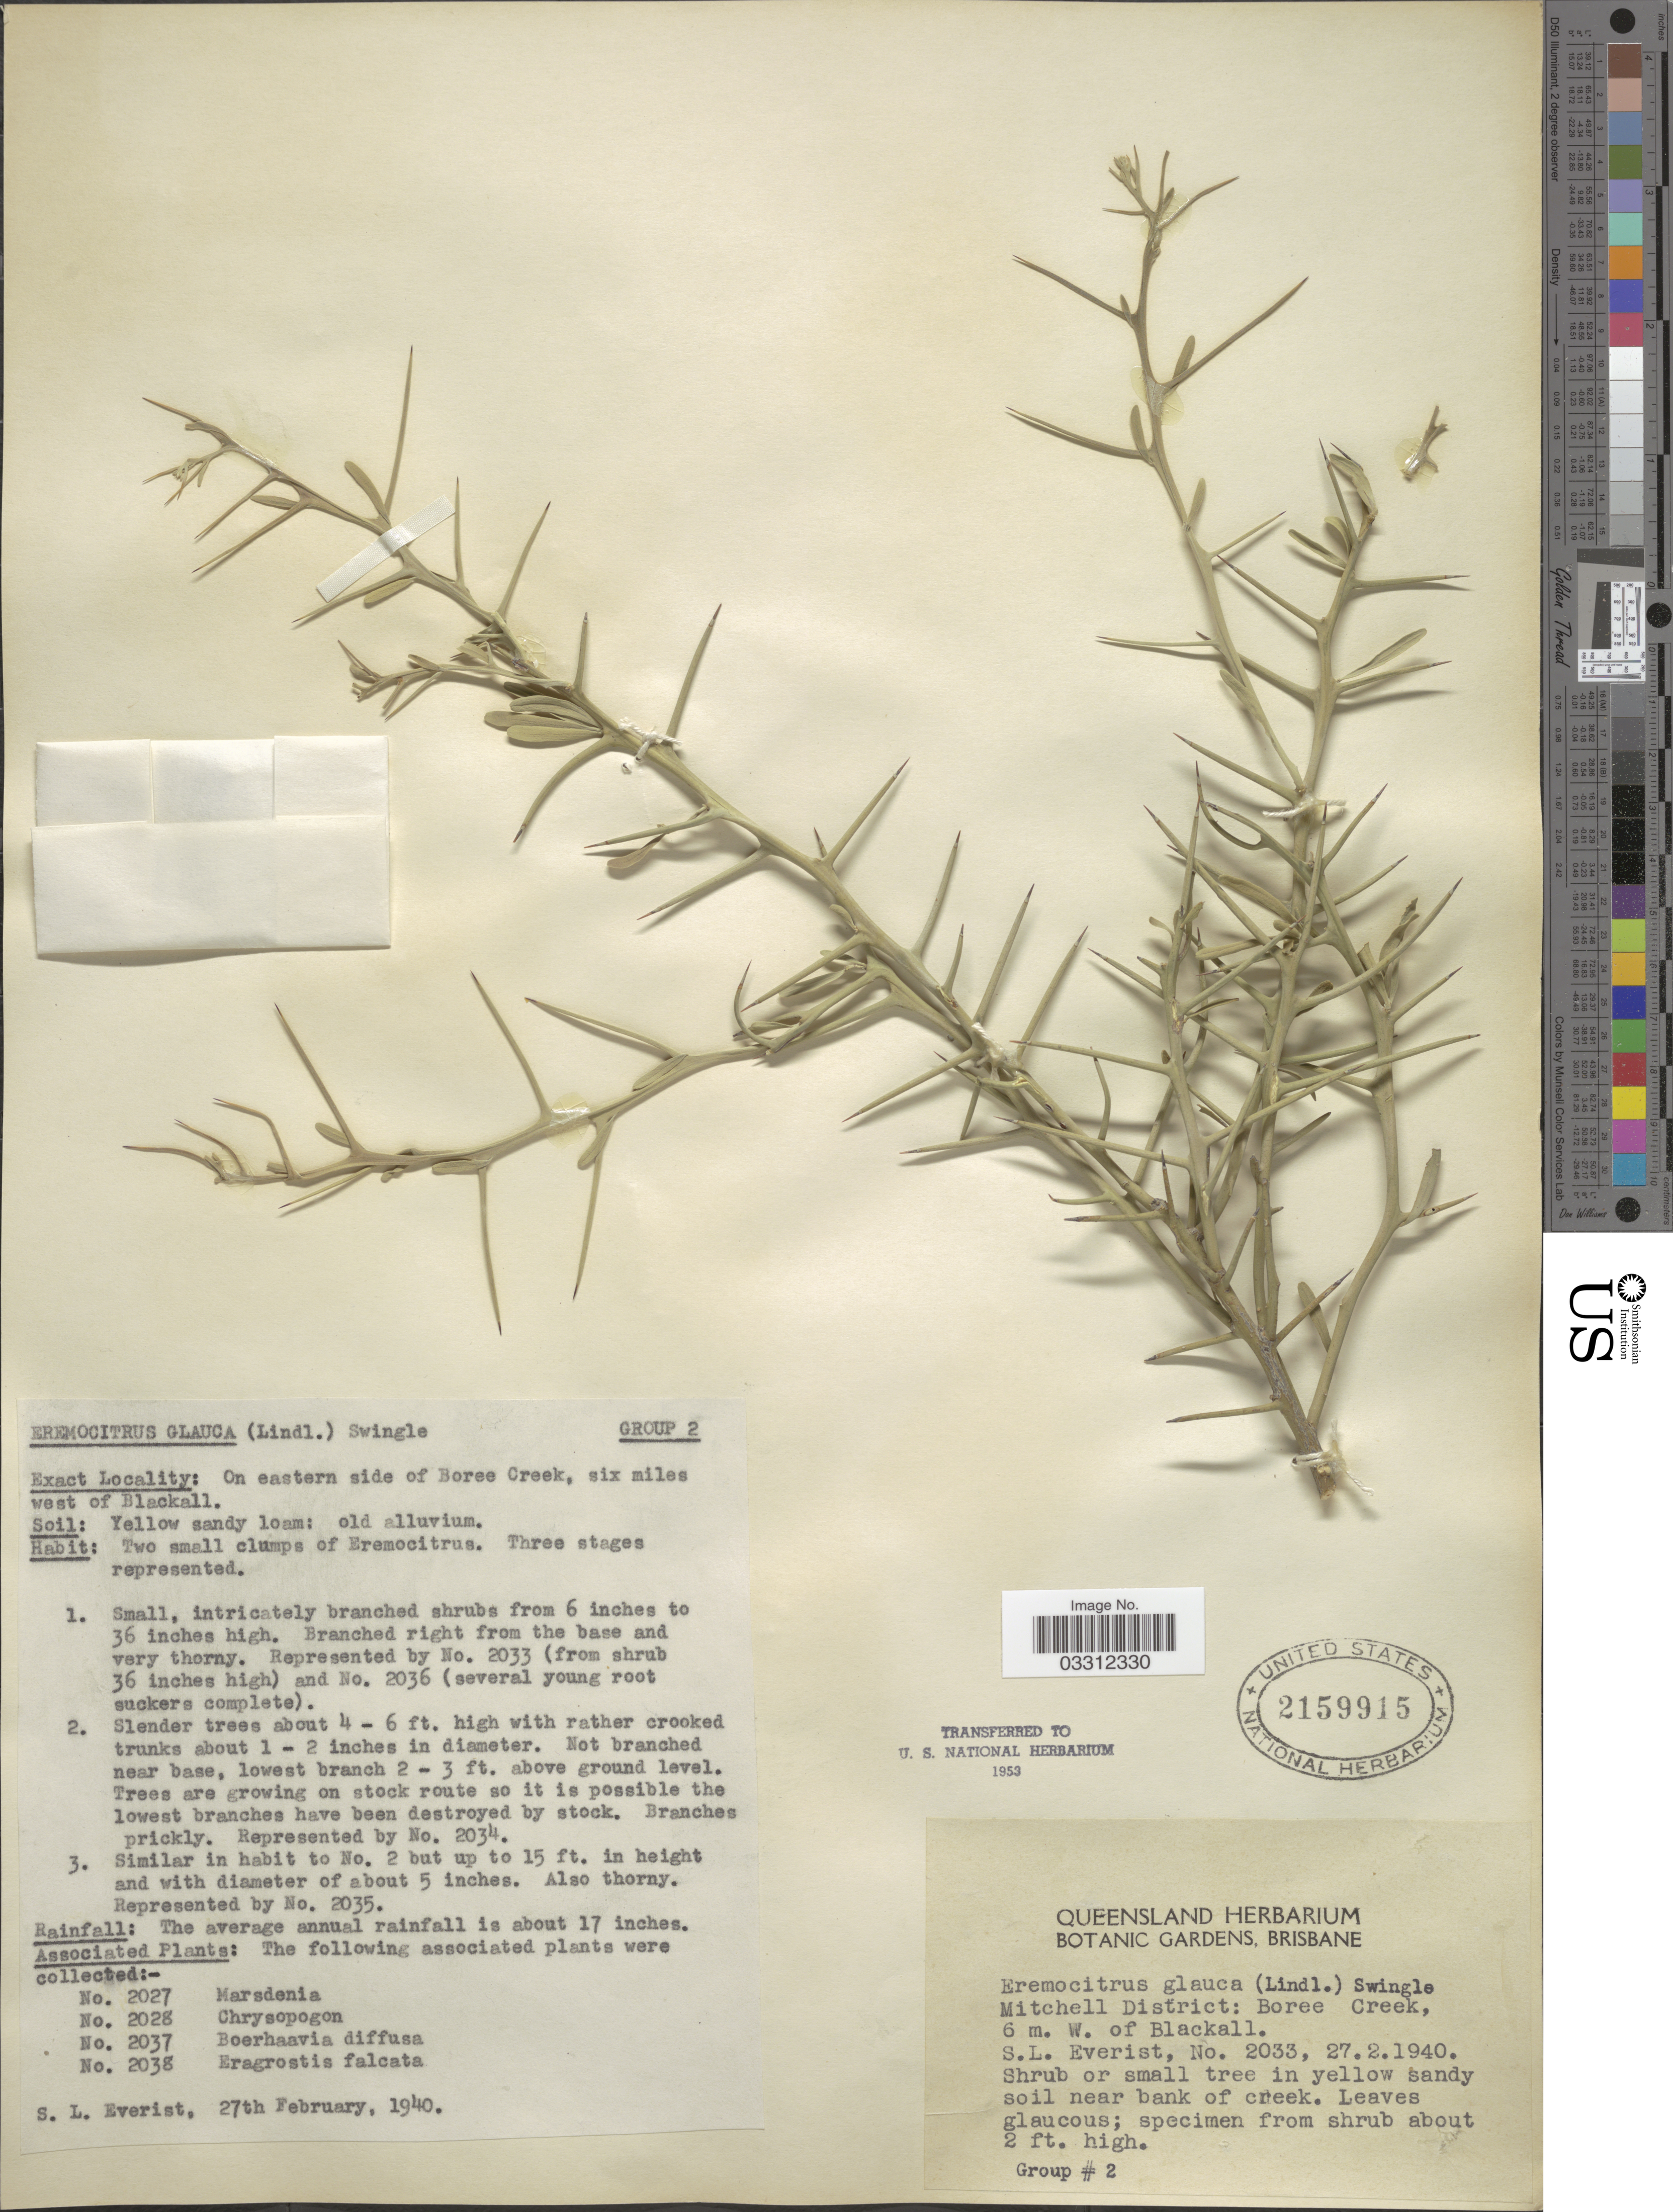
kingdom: Plantae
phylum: Tracheophyta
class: Magnoliopsida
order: Sapindales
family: Rutaceae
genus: Citrus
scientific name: Citrus glauca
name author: (Lindl.) Burkill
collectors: S. Everist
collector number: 2033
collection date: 1940-02-27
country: Australia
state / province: Queensland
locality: Mitchell District: On eastern side of Boree Creek, six miles west of Blackall.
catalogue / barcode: US 2159915